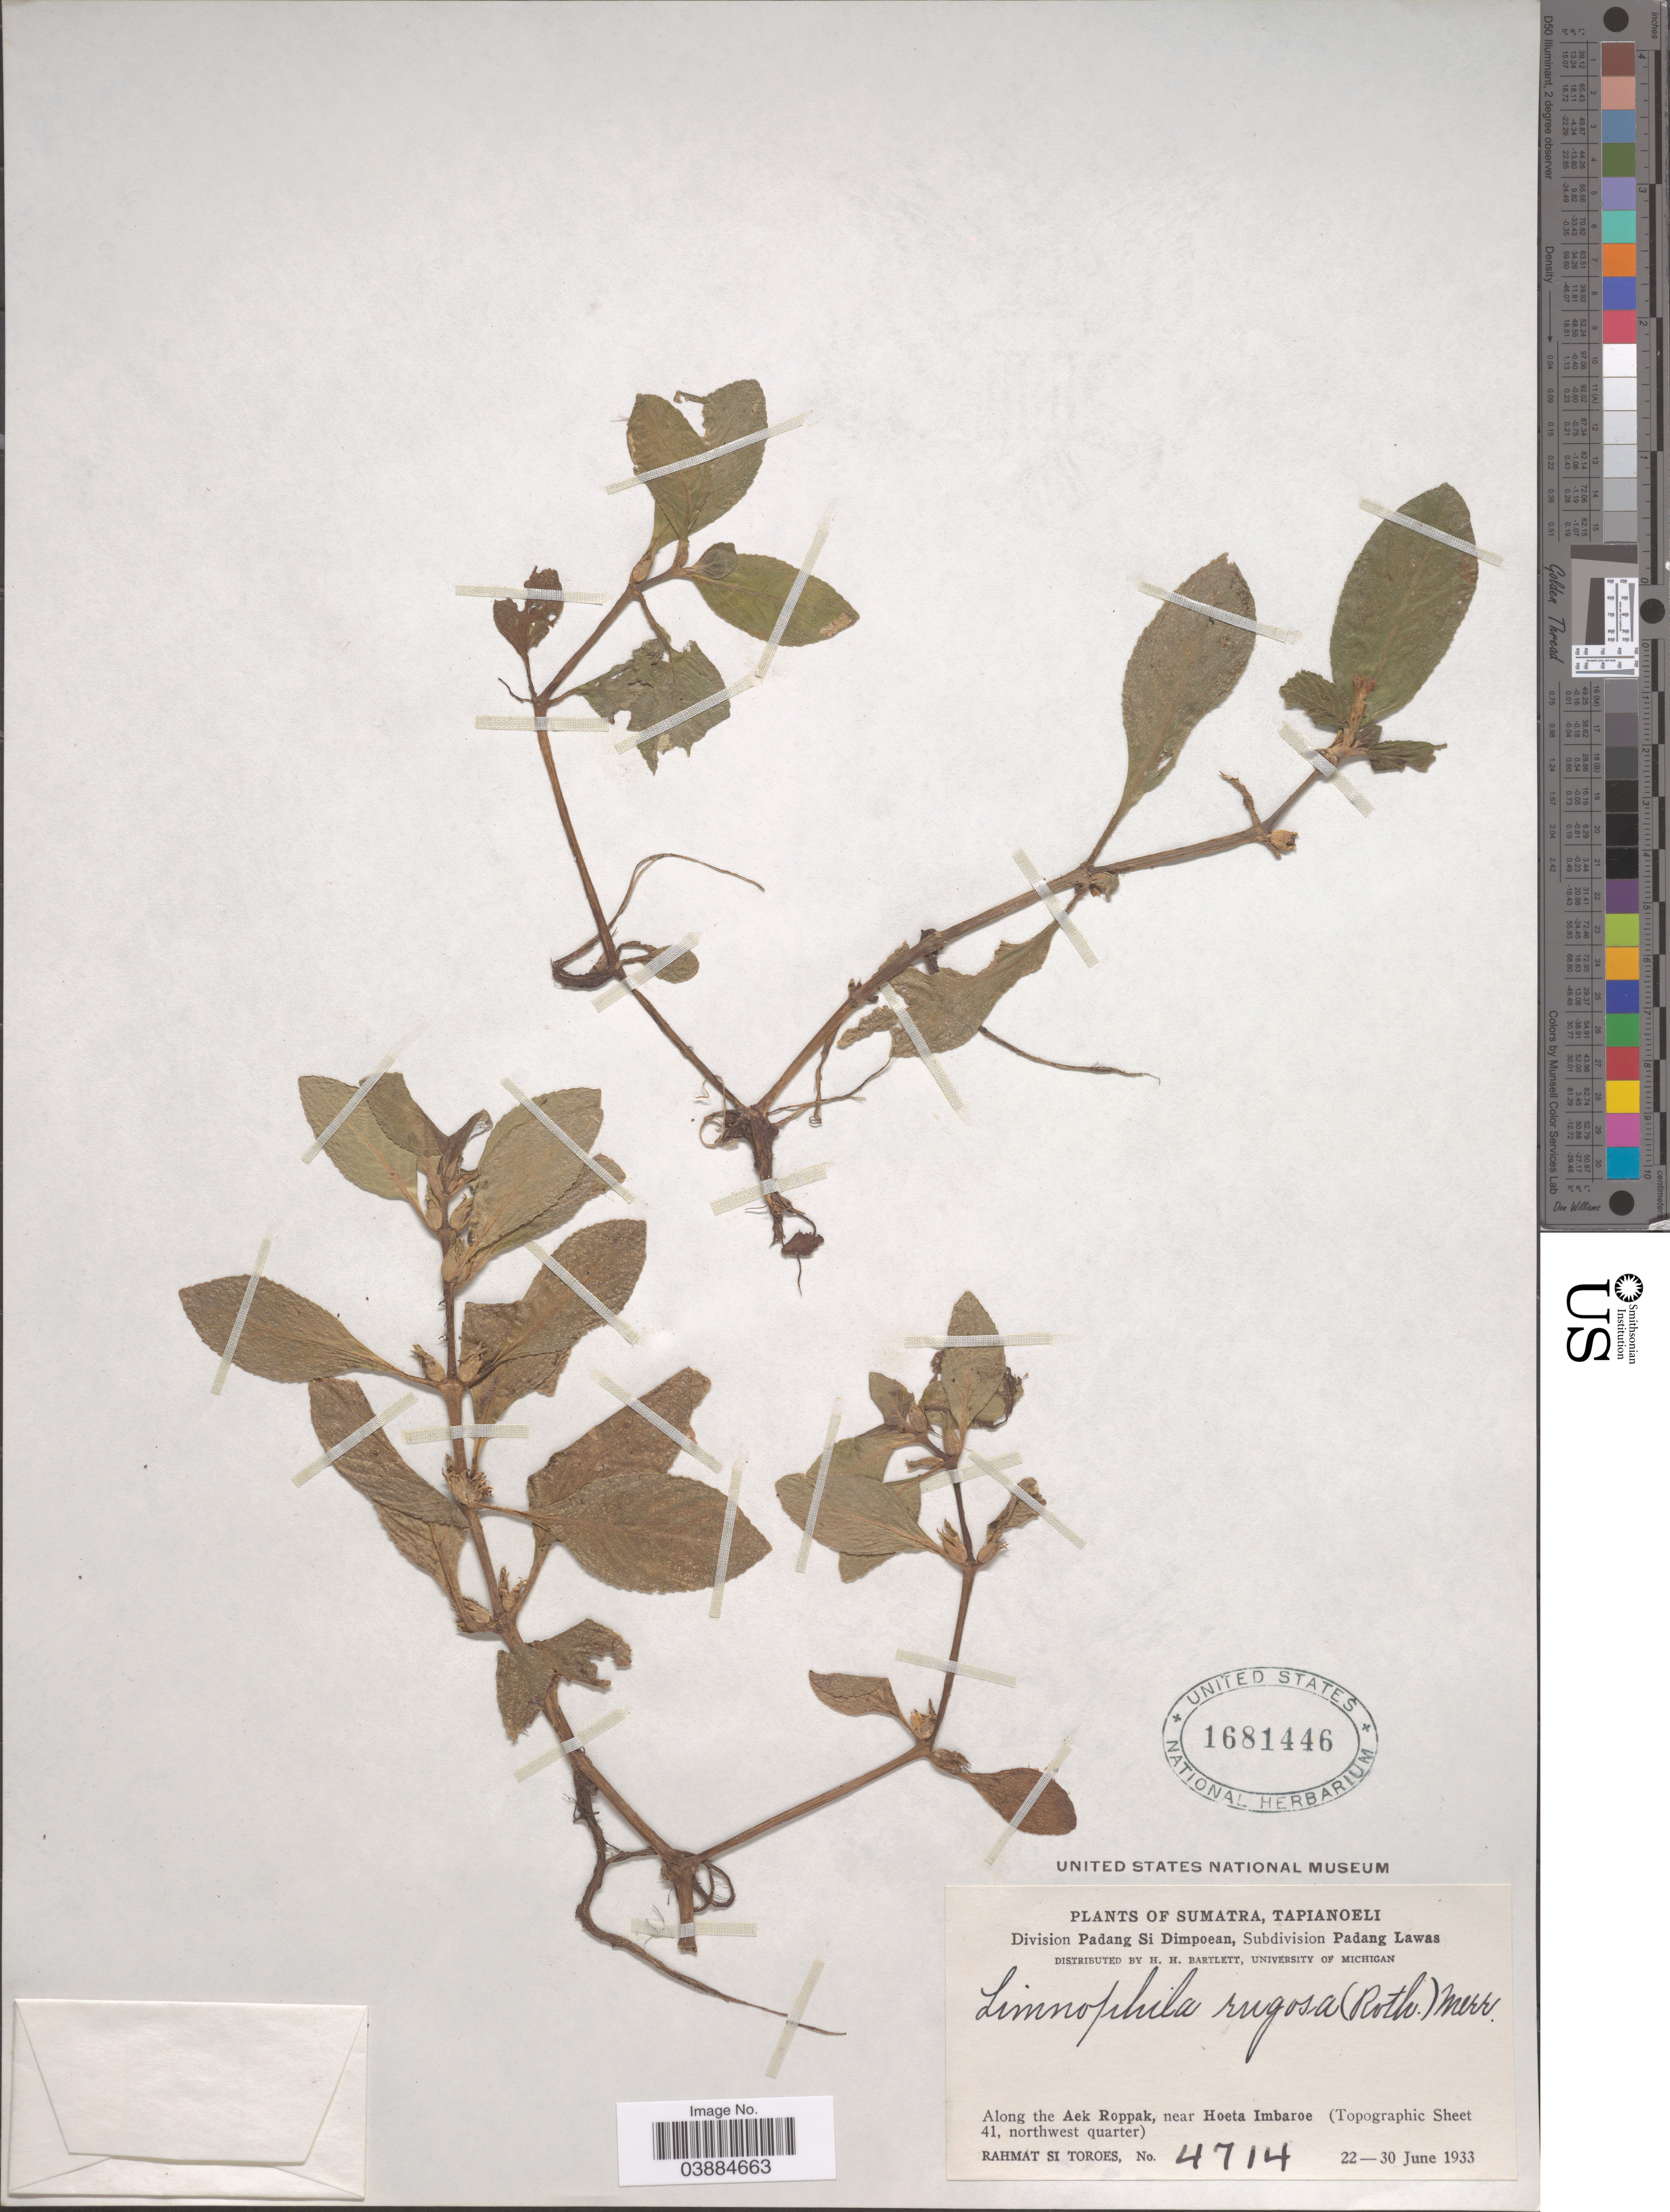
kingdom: Plantae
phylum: Tracheophyta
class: Magnoliopsida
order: Lamiales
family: Plantaginaceae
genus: Limnophila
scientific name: Limnophila rugosa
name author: (Roth) Merr.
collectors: Rahmat Si Boeea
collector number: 4714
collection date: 1933-06-22/1933-06-30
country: Indonesia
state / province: Sumatra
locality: Tapianoeli. Division Padang Si Dimpoean, Subdivision Padang Lawas. Along the Aek Roppak, near Hoeta Imbaroe (Topographic Sheet 41, northwest quarter).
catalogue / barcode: US 1681446